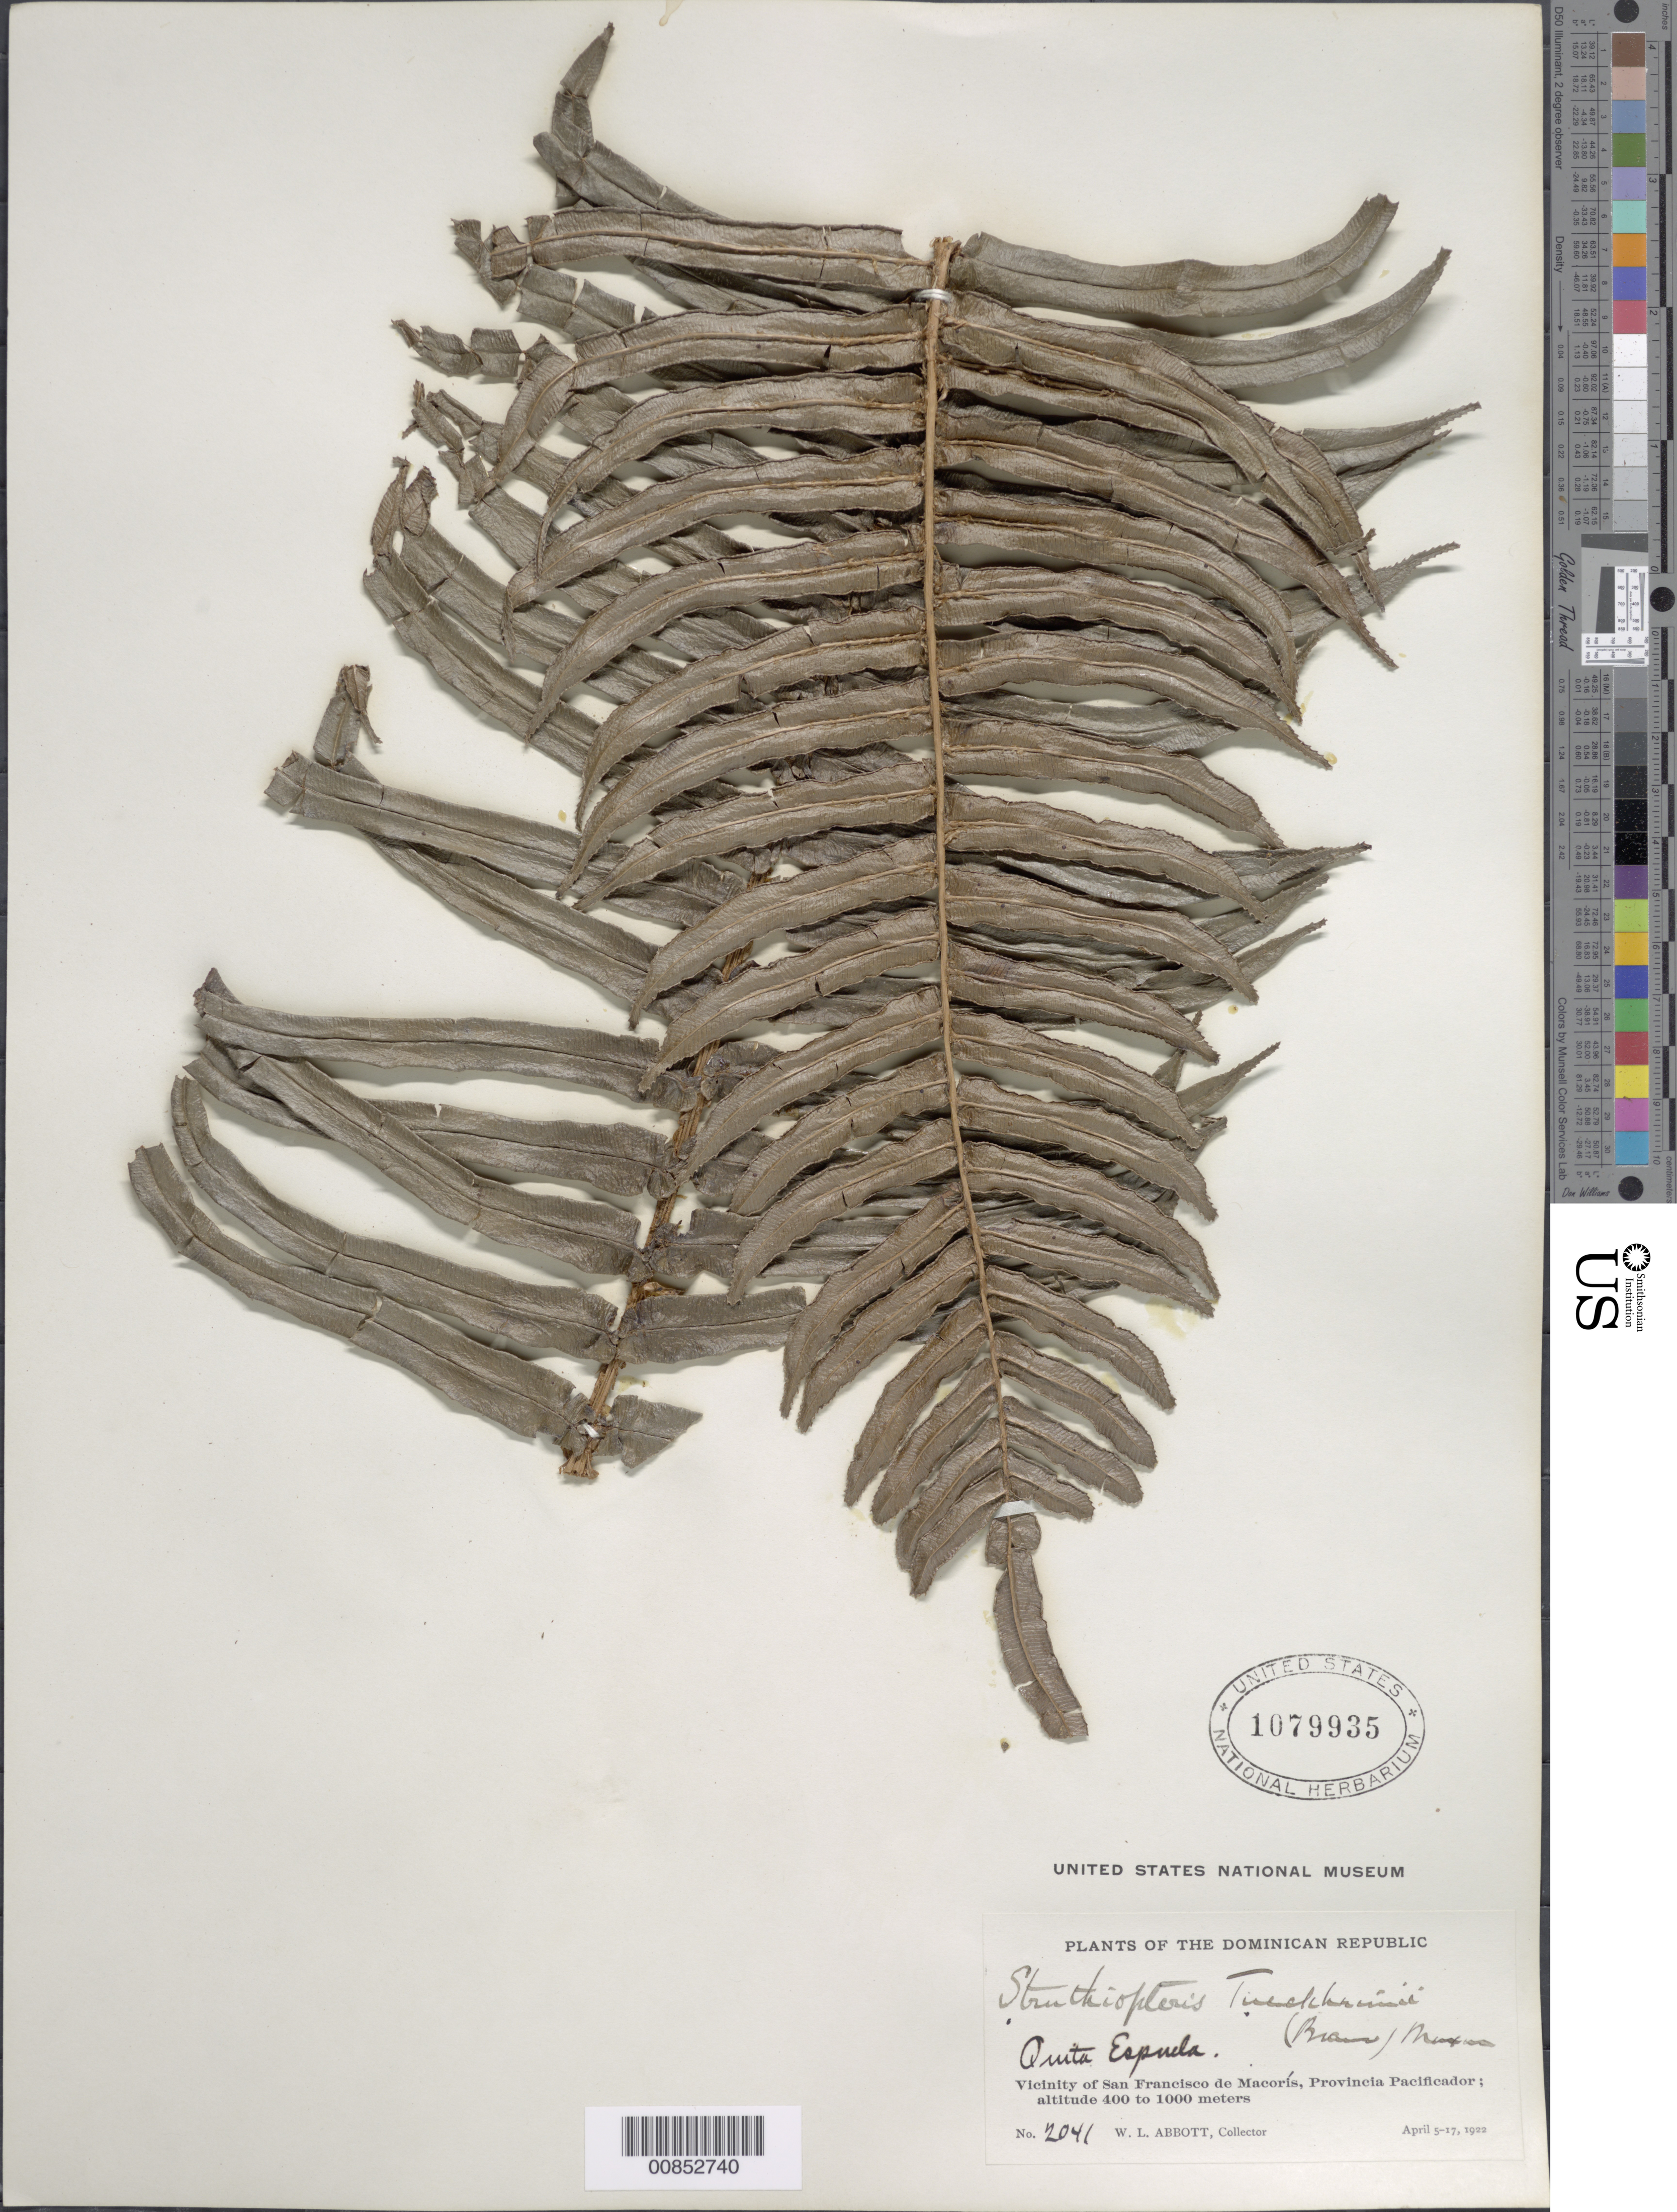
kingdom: Plantae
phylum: Tracheophyta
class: Polypodiopsida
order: Polypodiales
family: Blechnaceae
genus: Blechnum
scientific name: Blechnum tuerckheimii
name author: Brause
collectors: W. L. Abbott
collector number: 2041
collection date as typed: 05 Apr 1922 to 17 Apr 1922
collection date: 1922-04-05/1922-04-17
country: Dominican Republic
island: Hispaniola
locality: Prov. Pacificador, vicinity San Francisco de Macorís, Quita Espuela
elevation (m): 400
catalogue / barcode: US 1079935